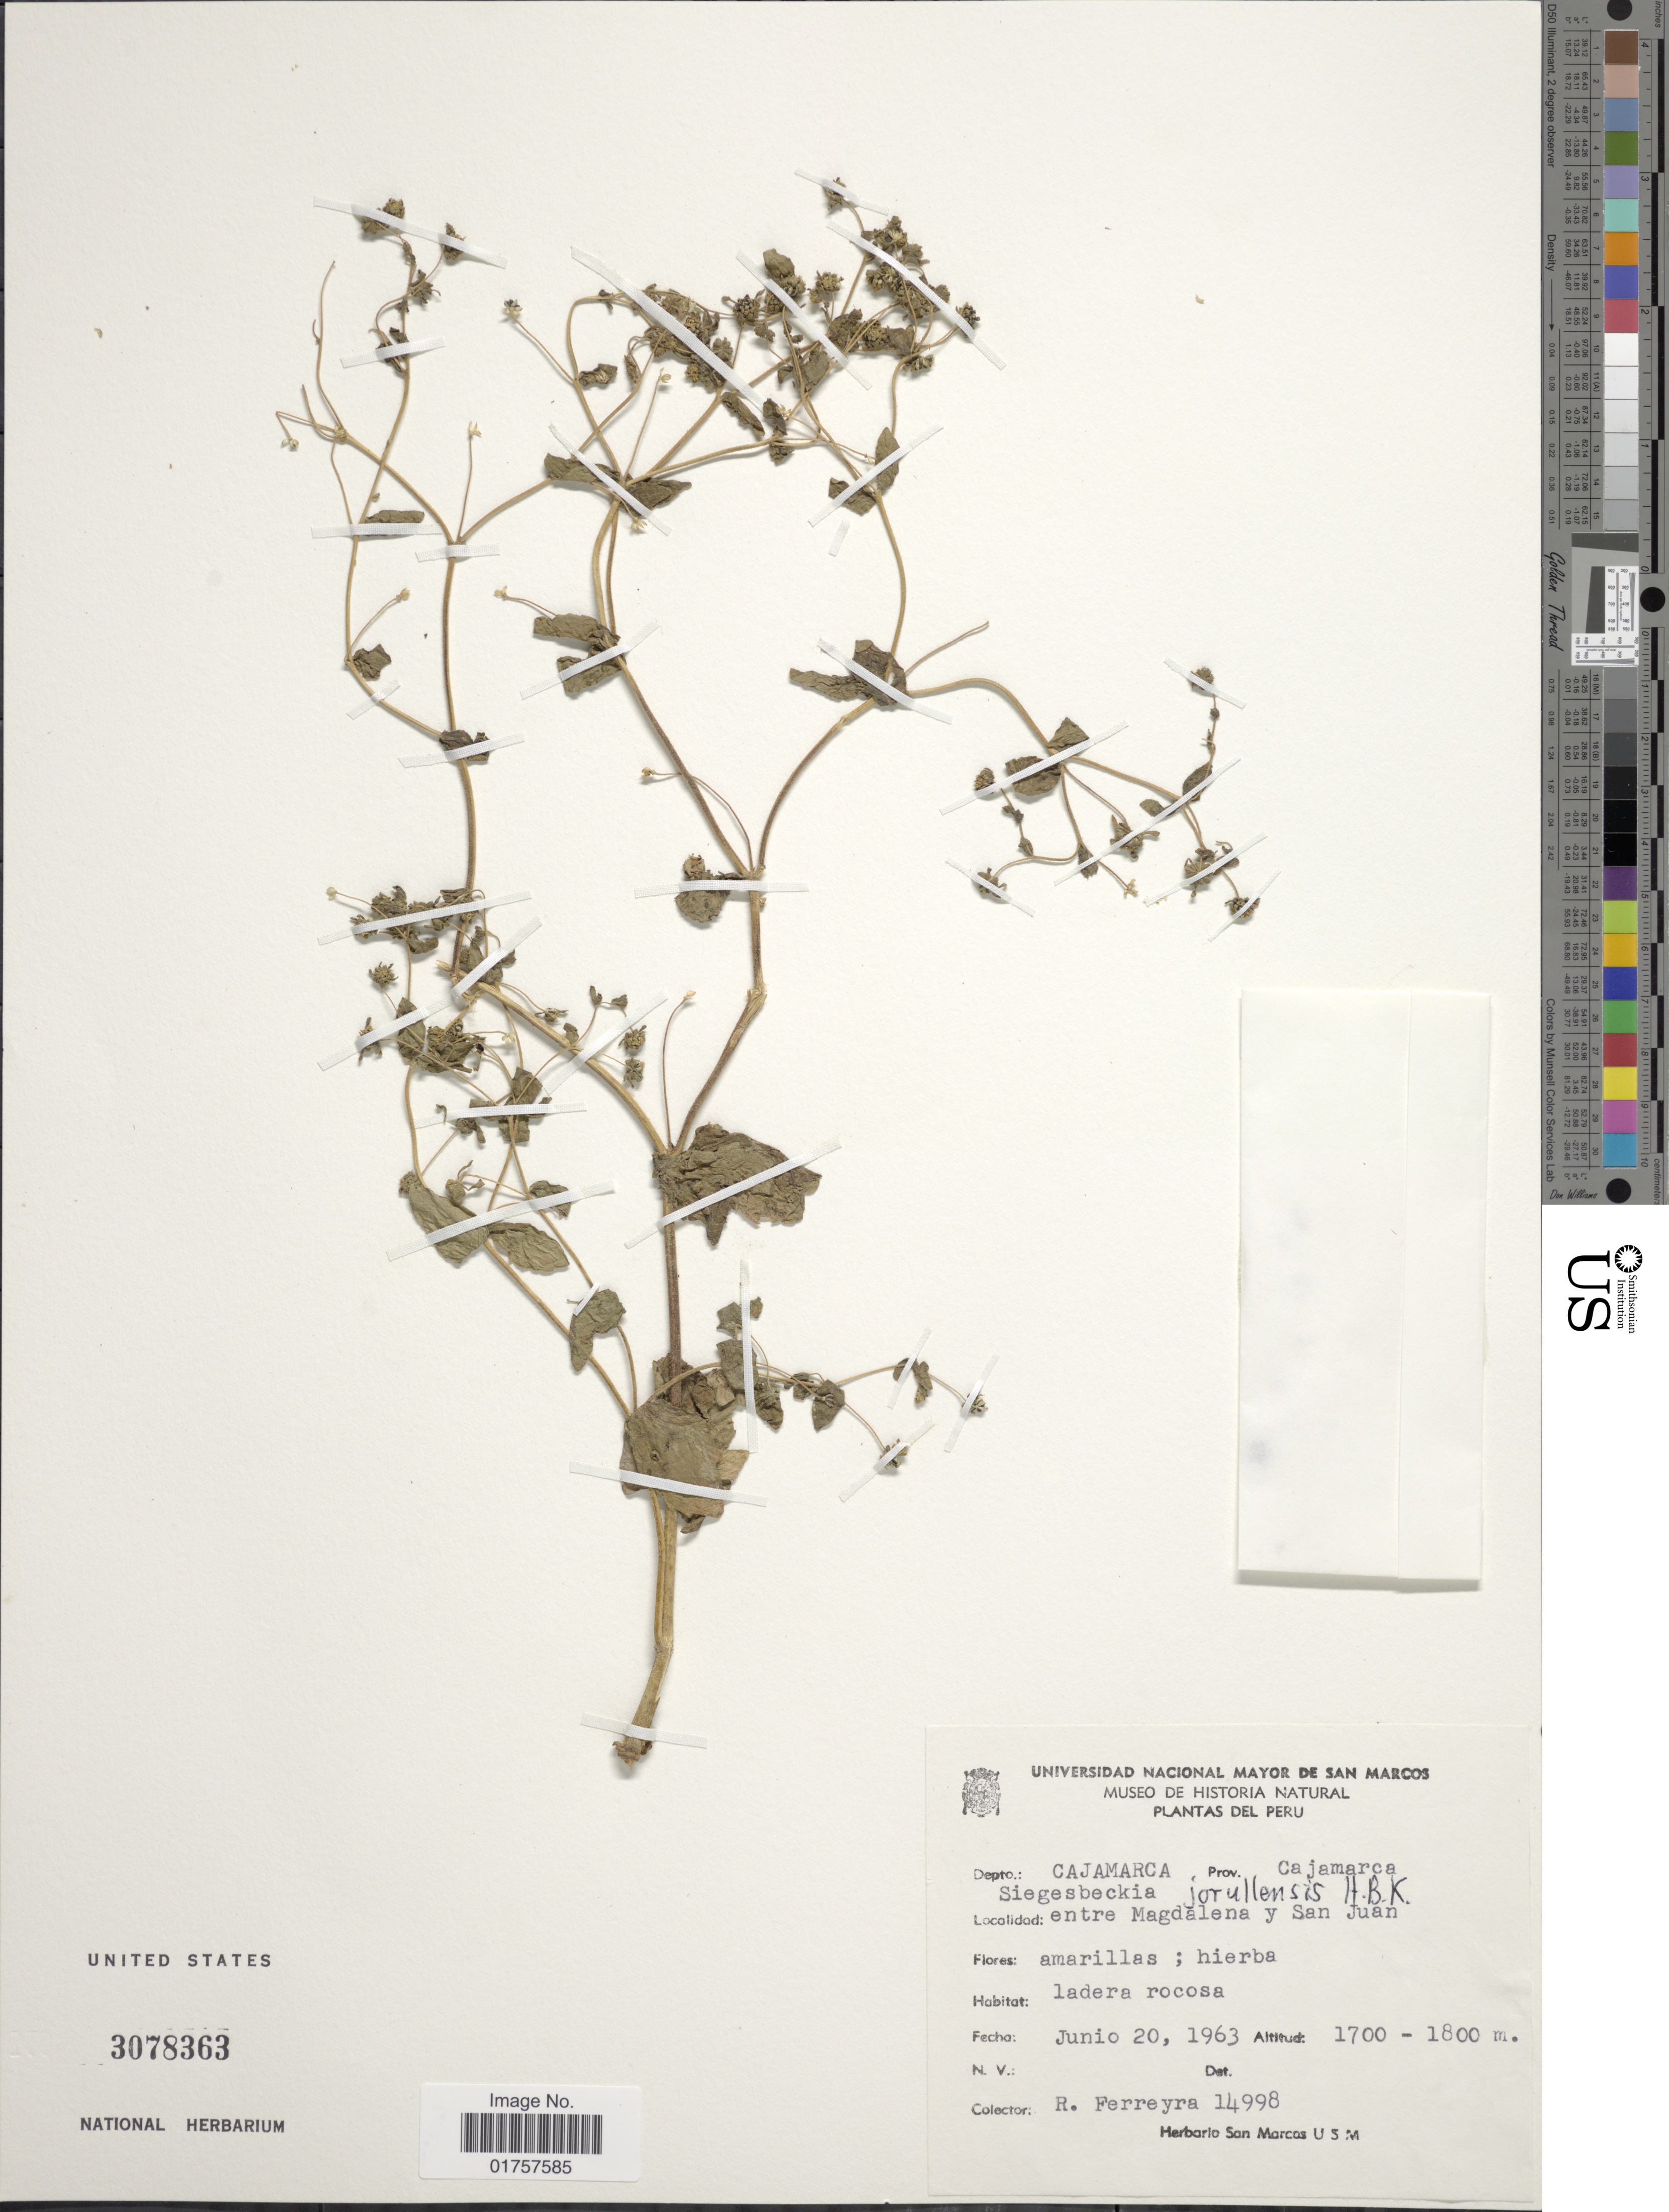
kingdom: Plantae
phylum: Tracheophyta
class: Magnoliopsida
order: Asterales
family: Asteraceae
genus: Sigesbeckia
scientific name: Sigesbeckia flosculosa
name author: L'Hér.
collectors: R. A. Ferreyra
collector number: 14998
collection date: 1963-06-20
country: Peru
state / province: Cajamarca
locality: Prov. Cajamarca. entre Magdalena y San Juan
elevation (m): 1700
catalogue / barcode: US 3078363